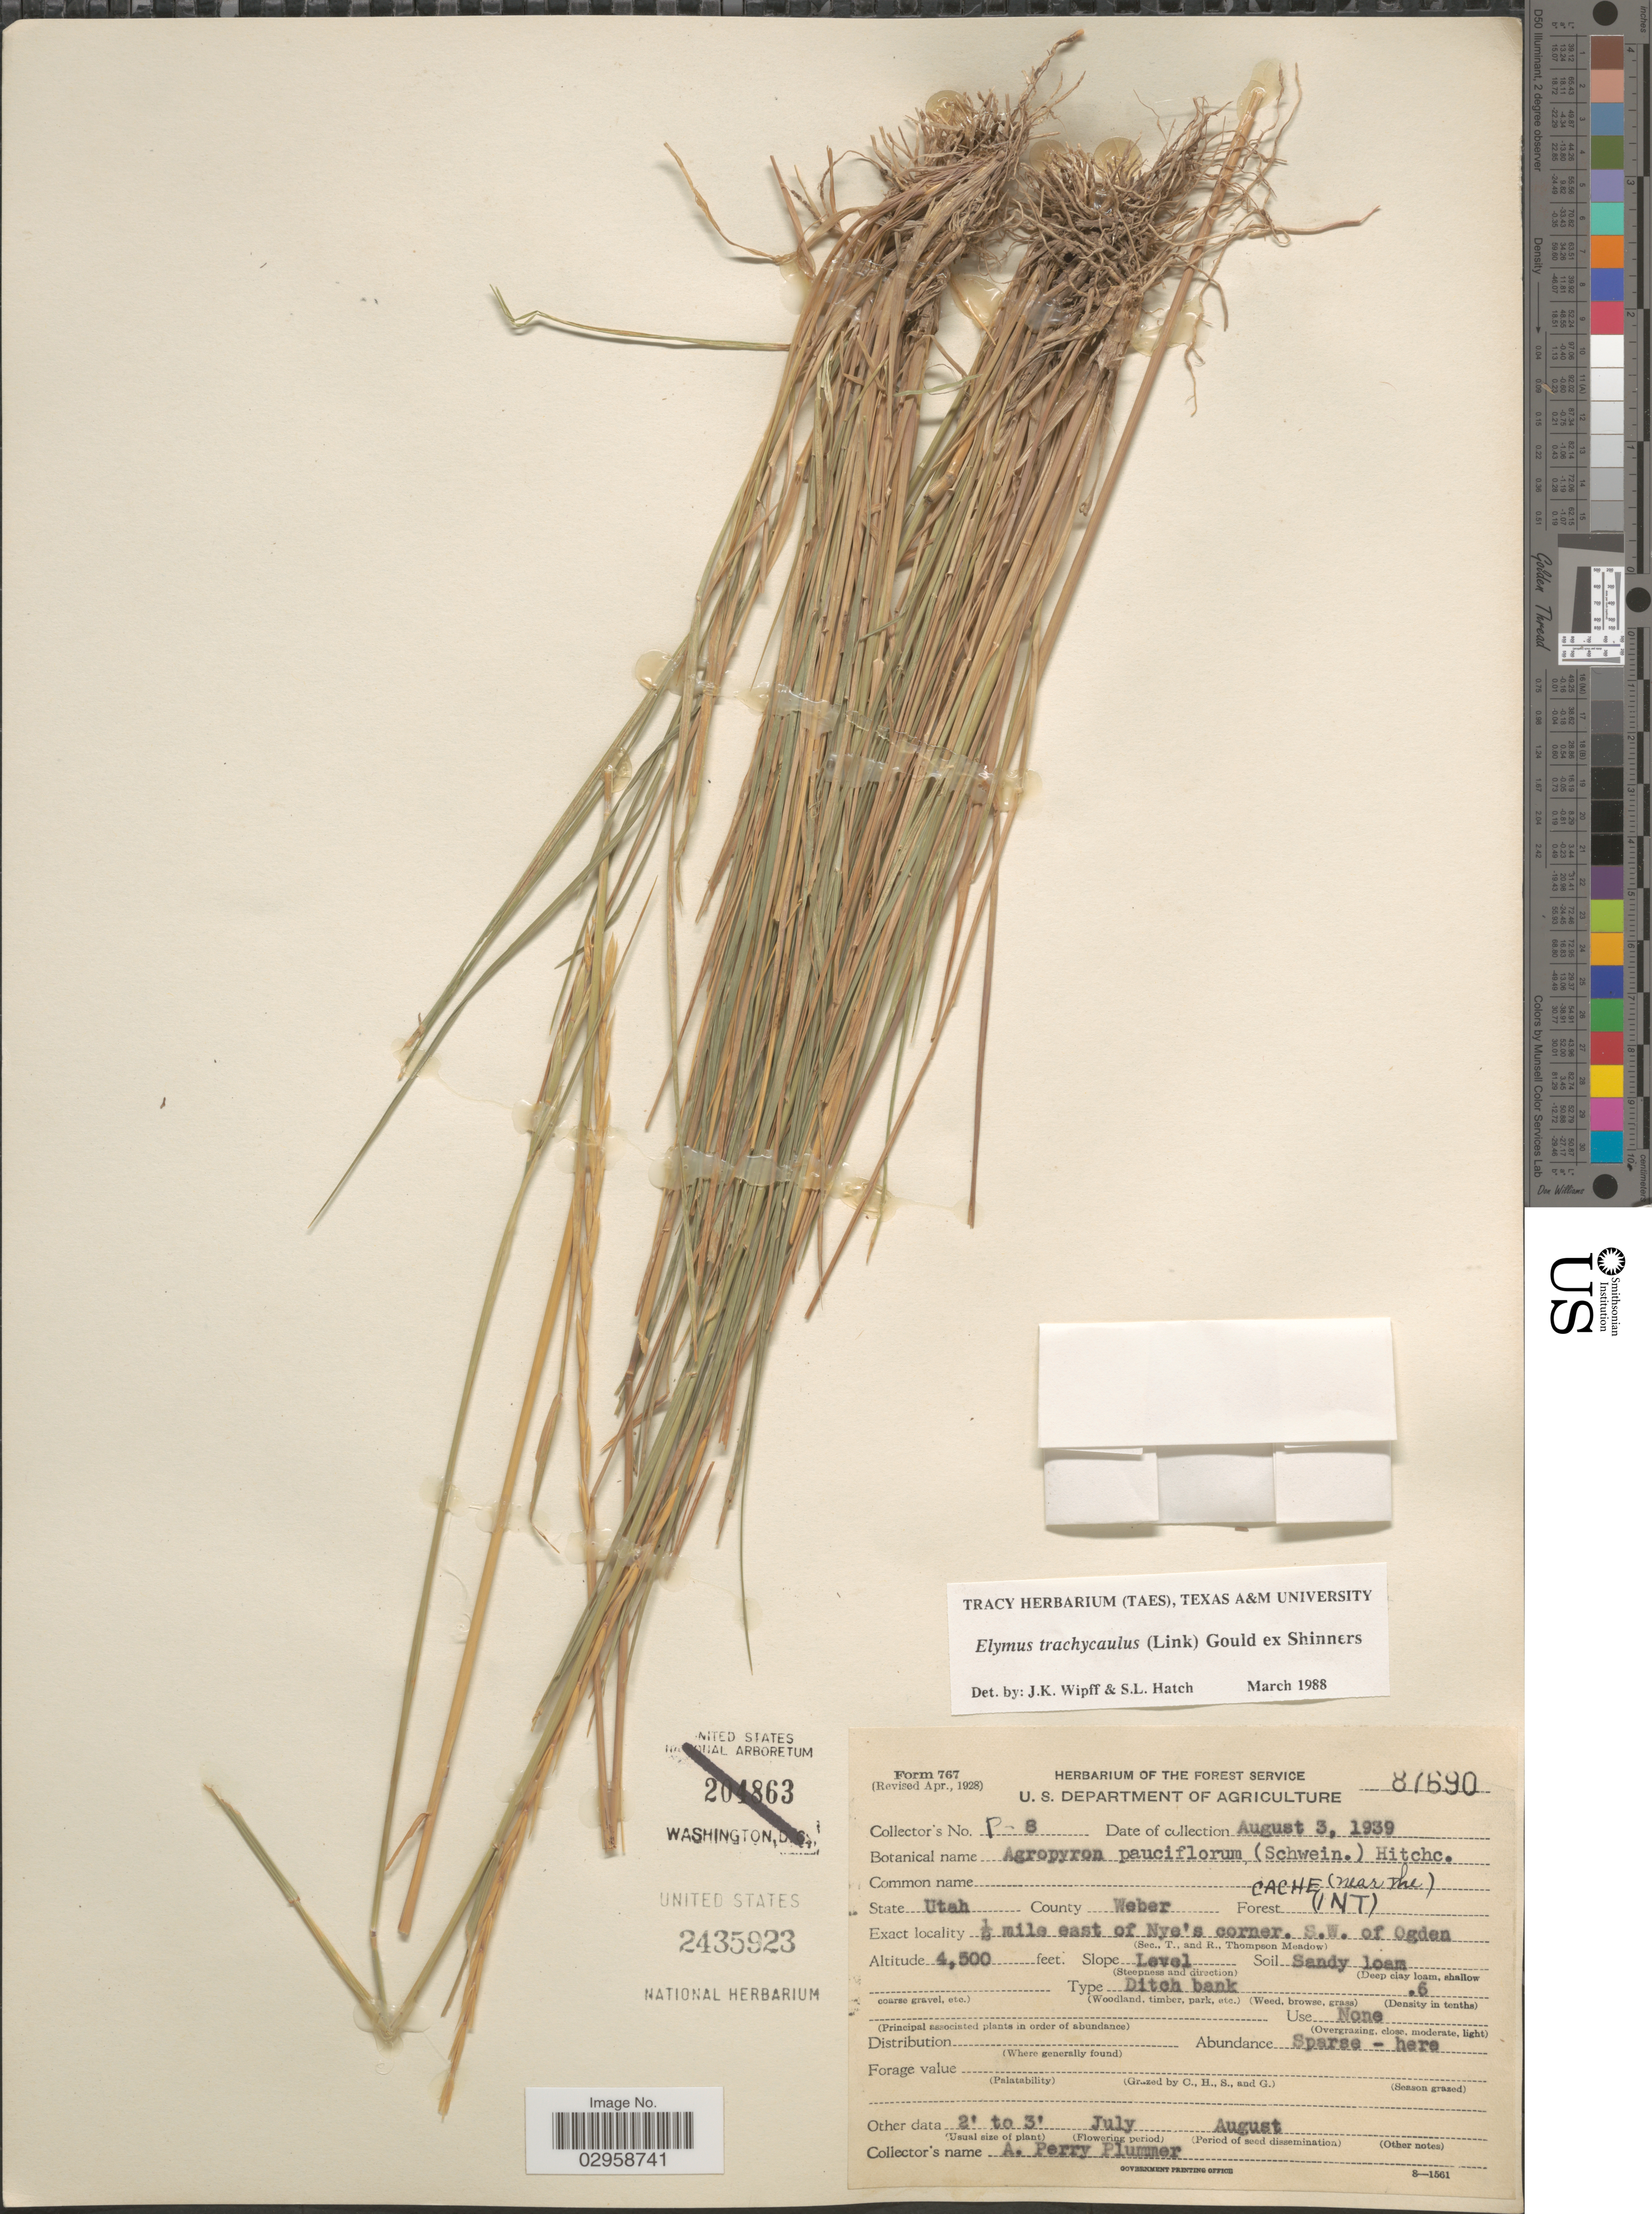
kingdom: Plantae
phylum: Tracheophyta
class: Liliopsida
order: Poales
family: Poaceae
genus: Elymus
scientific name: Elymus trachycaulus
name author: (Link) Gould ex Shinners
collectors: A. Plummer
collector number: P-8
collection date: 1939-08-03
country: United States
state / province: Utah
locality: County Weber. Forest Cache (near the) (INT). ½ mile east of Nye's corner. S.W. of Ogden.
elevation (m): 1372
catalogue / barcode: US 2435923